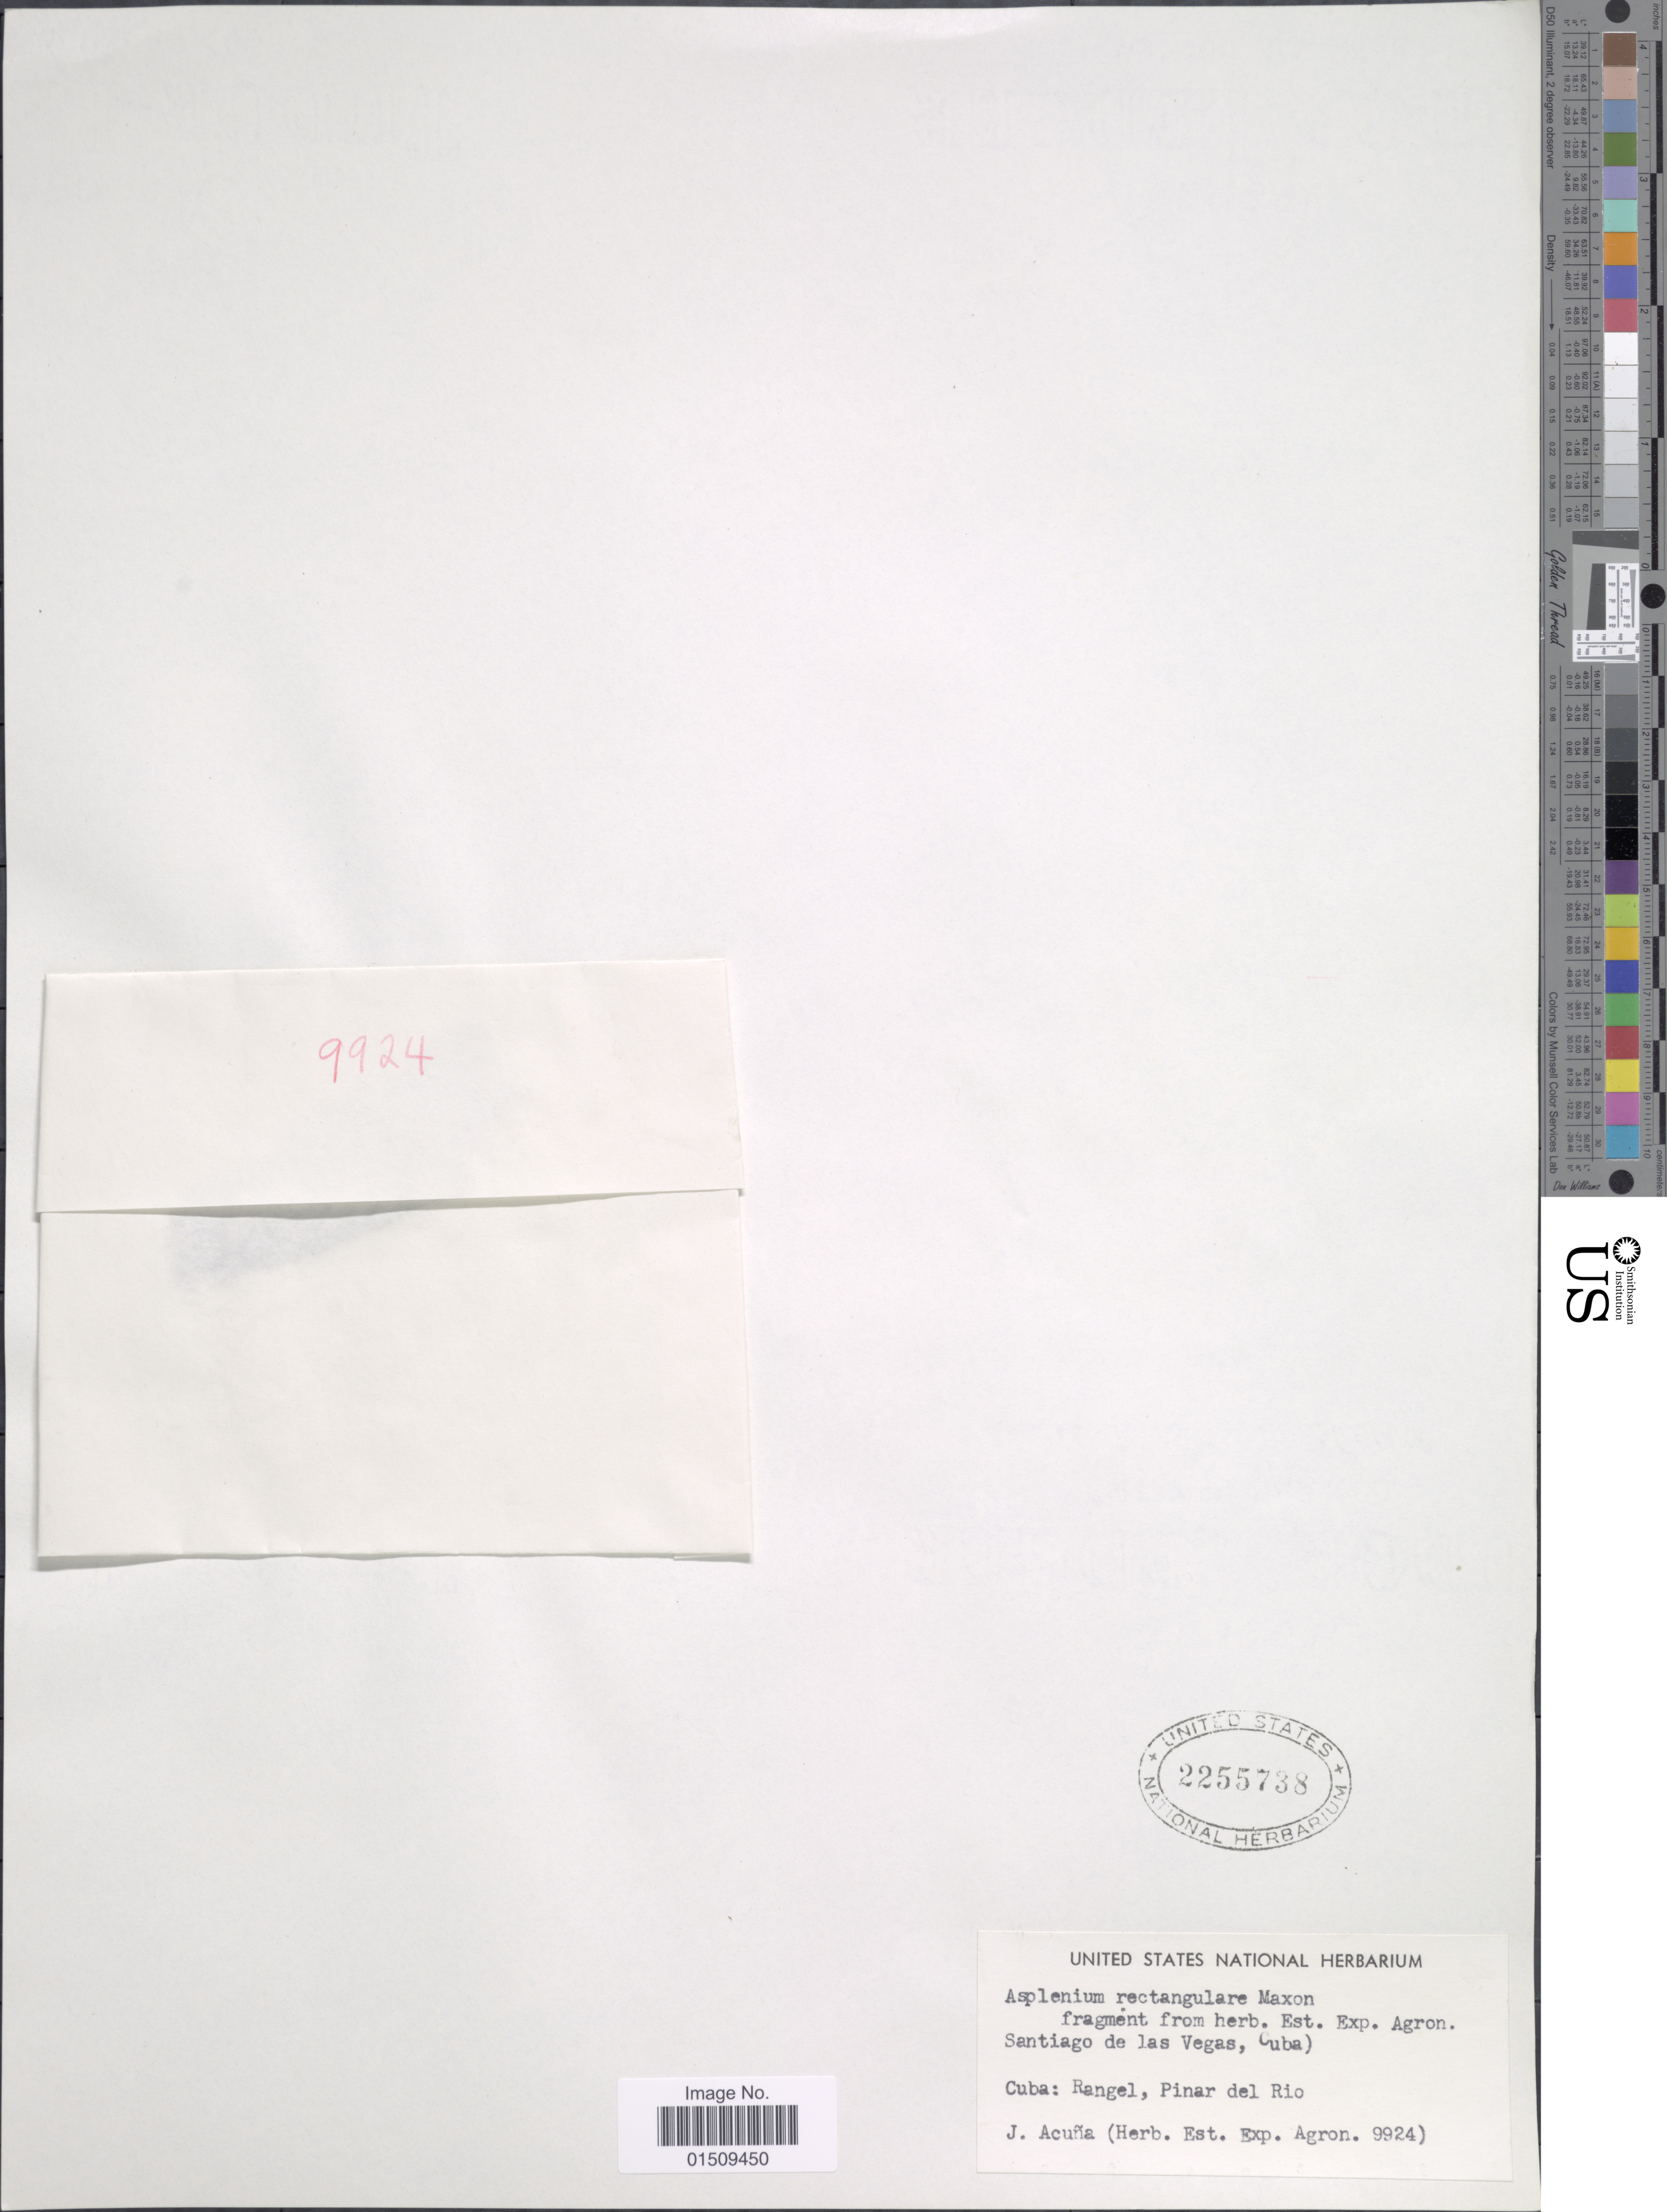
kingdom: Plantae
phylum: Tracheophyta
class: Polypodiopsida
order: Polypodiales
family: Aspleniaceae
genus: Asplenium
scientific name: Asplenium rectangulare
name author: Maxon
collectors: J. Acuña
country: Cuba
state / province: Pinar del Río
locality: Santiago de las Vegas. Cuba: Rangel, Pinar del Rio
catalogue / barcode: US 2255738